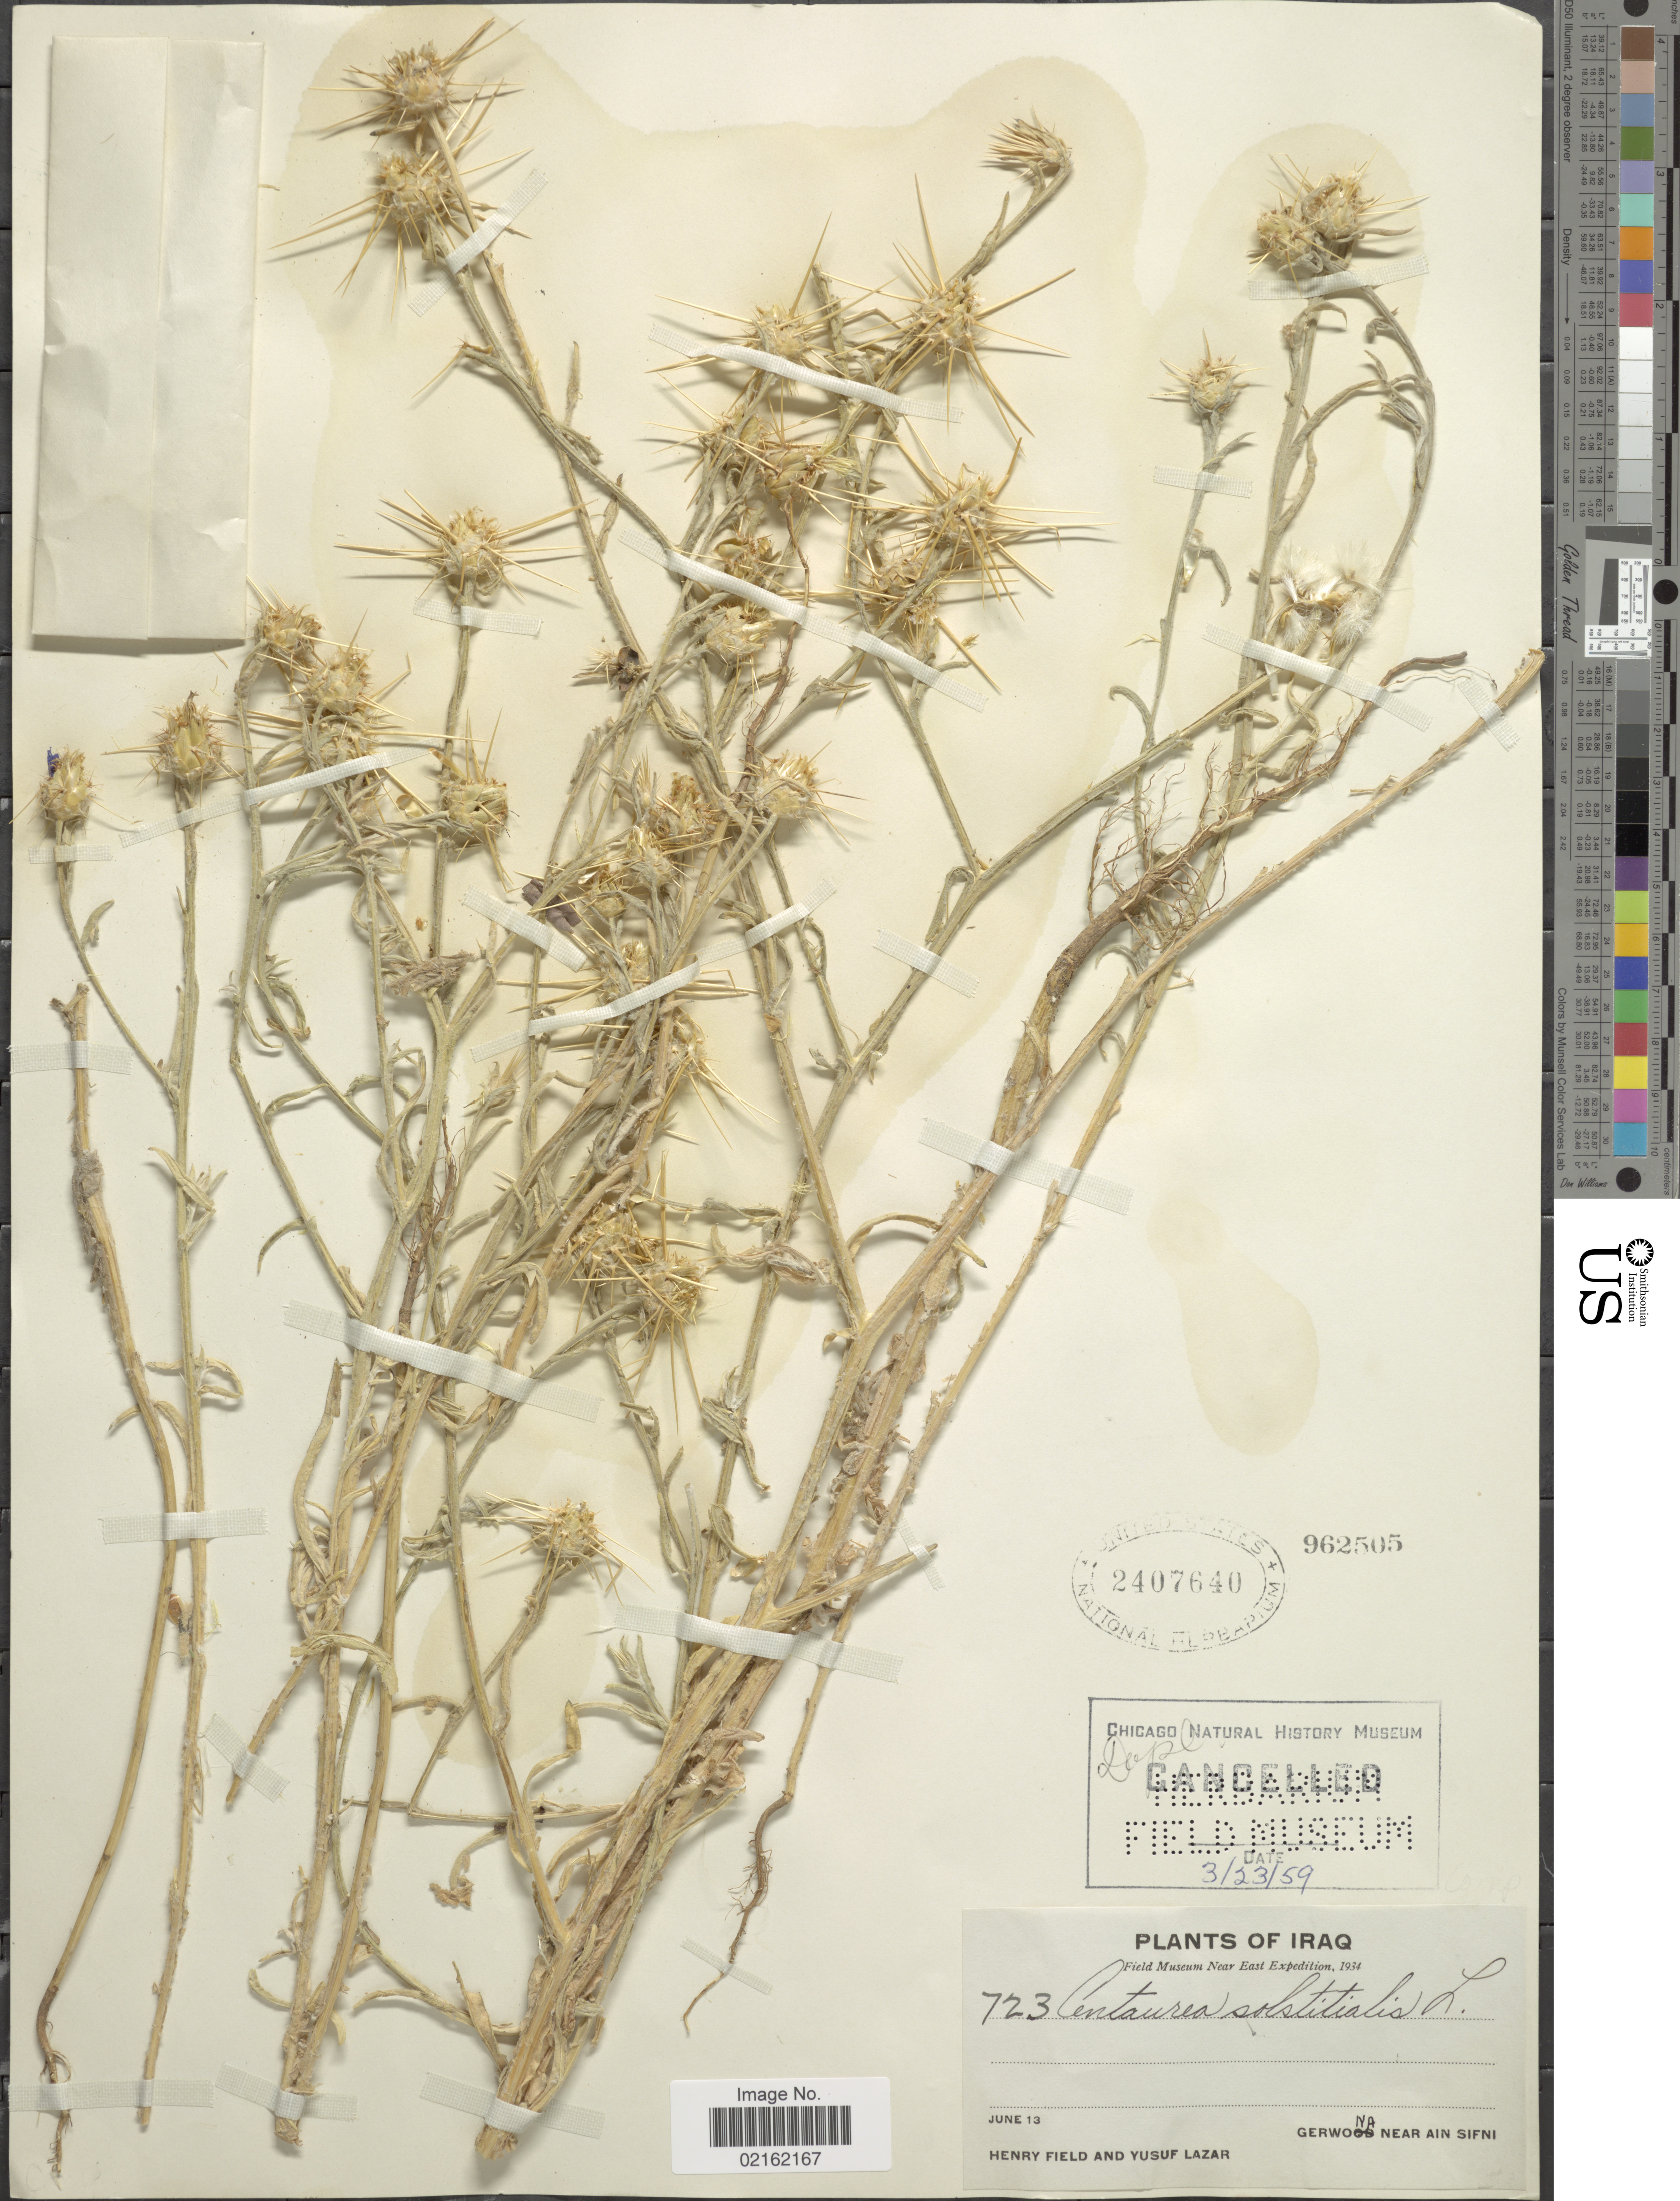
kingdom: Plantae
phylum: Tracheophyta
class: Magnoliopsida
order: Asterales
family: Asteraceae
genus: Centaurea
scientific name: Centaurea solstitialis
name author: L.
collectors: H. Field & Y. Lazar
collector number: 723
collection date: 1934-06-13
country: Iraq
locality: Gerwoona near Ain Sifni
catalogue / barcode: US 2407640